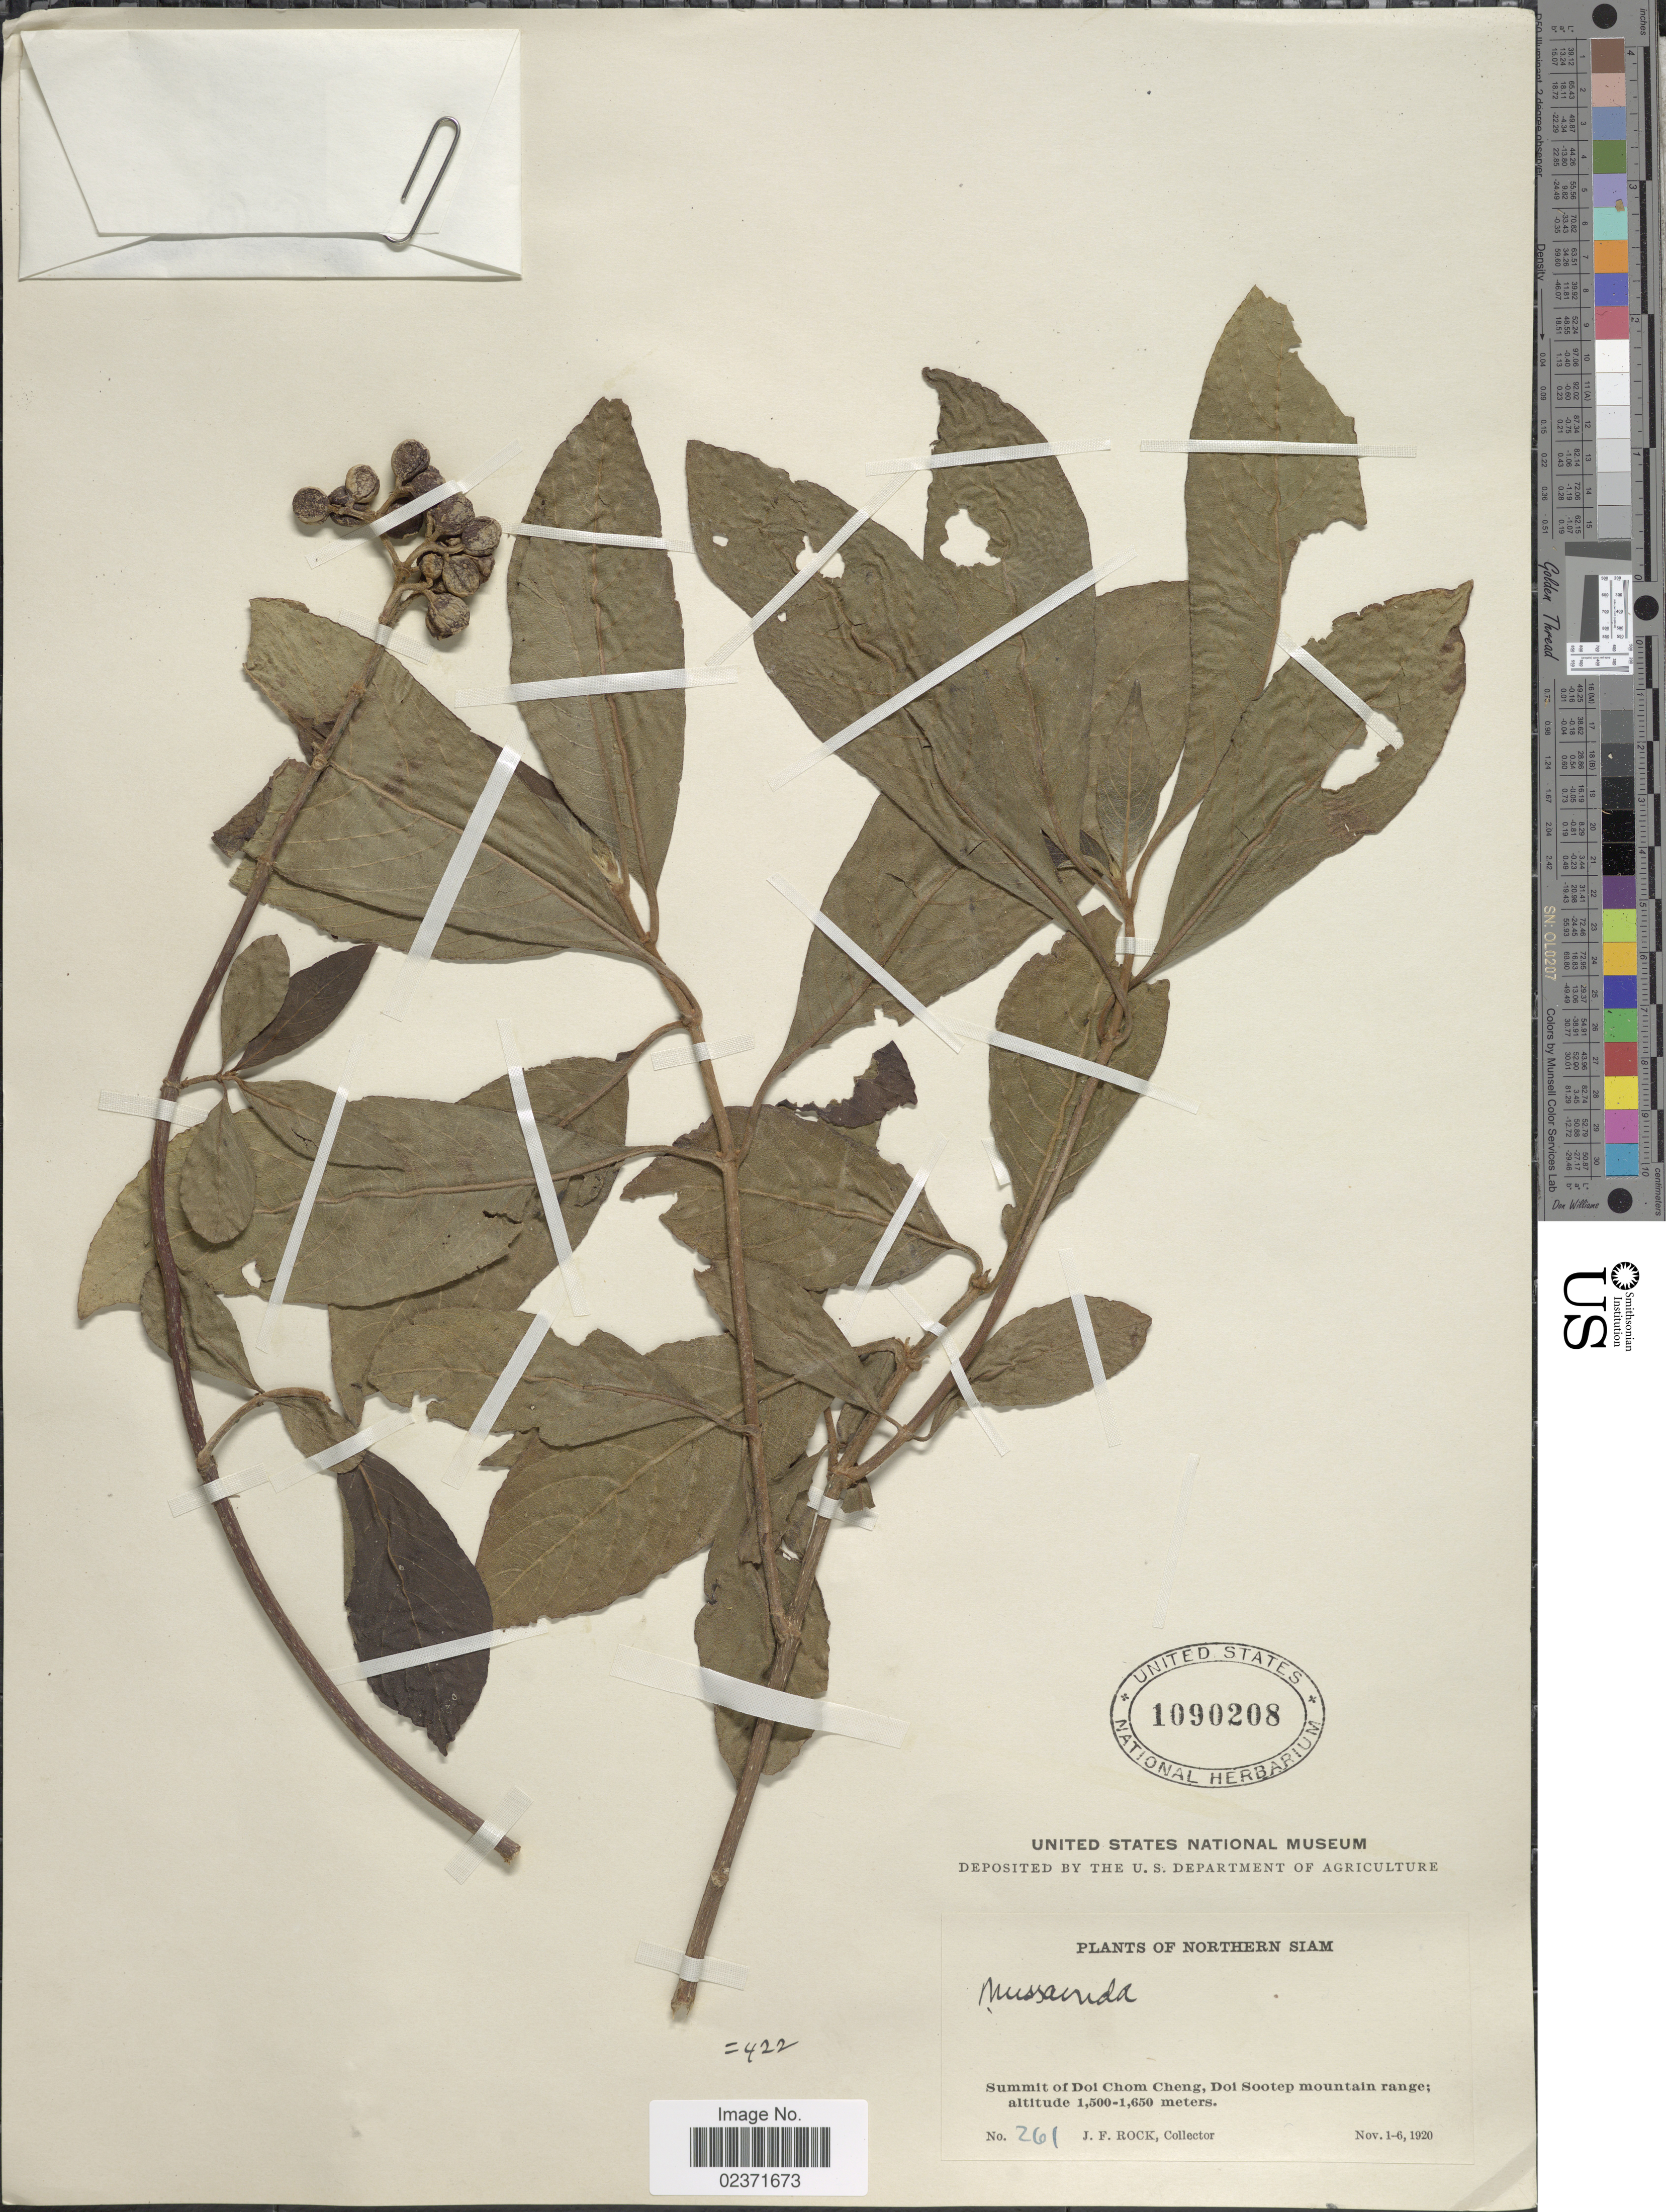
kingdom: Plantae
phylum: Tracheophyta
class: Magnoliopsida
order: Gentianales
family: Rubiaceae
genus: Mussaenda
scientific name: Mussaenda sp.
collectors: J. Rock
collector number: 261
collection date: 1920-11-01/1920-11-06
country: Thailand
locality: Northern Siam. Summit of Doi Chom Cheng, Doi Sootep mountain range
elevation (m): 1500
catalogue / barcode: US 1090208